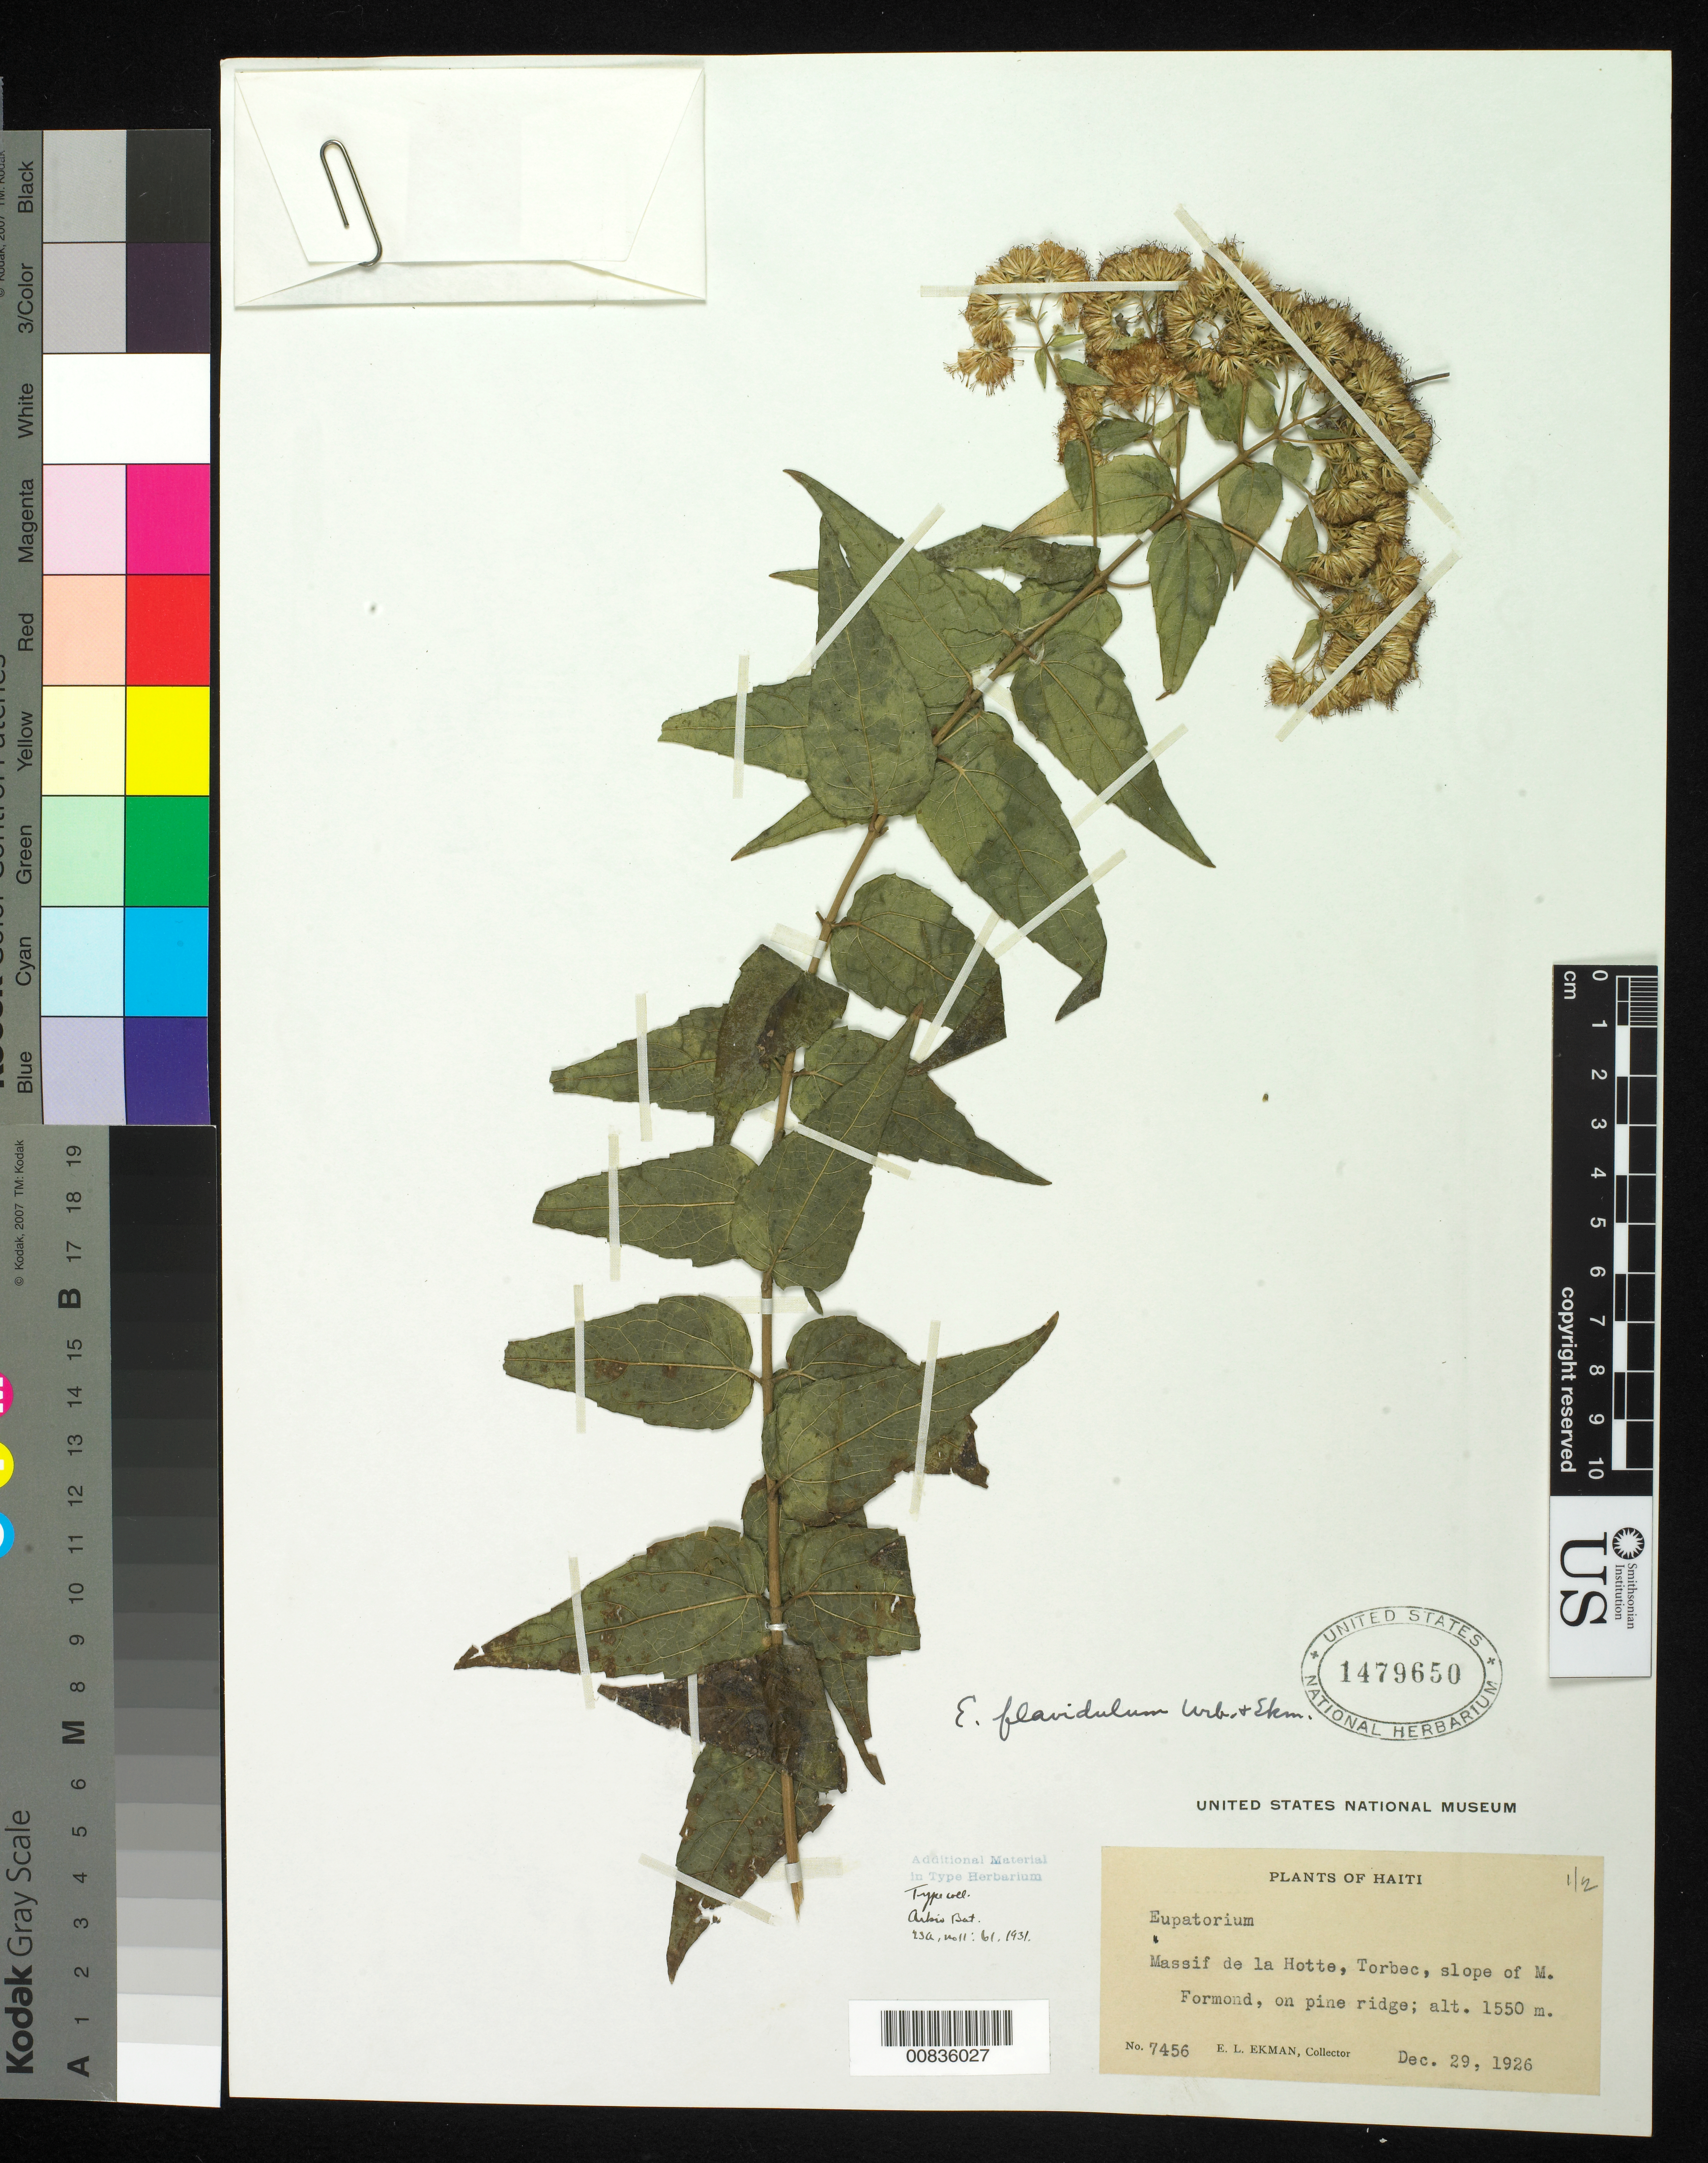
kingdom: Plantae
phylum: Tracheophyta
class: Magnoliopsida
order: Asterales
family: Asteraceae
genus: Eupatorium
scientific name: Eupatorium flavidulum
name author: Urb. & Ekman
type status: Isotype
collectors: E. L. Ekman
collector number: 7456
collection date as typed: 29 Dec 1926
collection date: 1926-12-29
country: Haiti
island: Hispaniola Island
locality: Morne Formon, Massif de La Hotte, Torbec.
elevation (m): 1550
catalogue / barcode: US 1479650